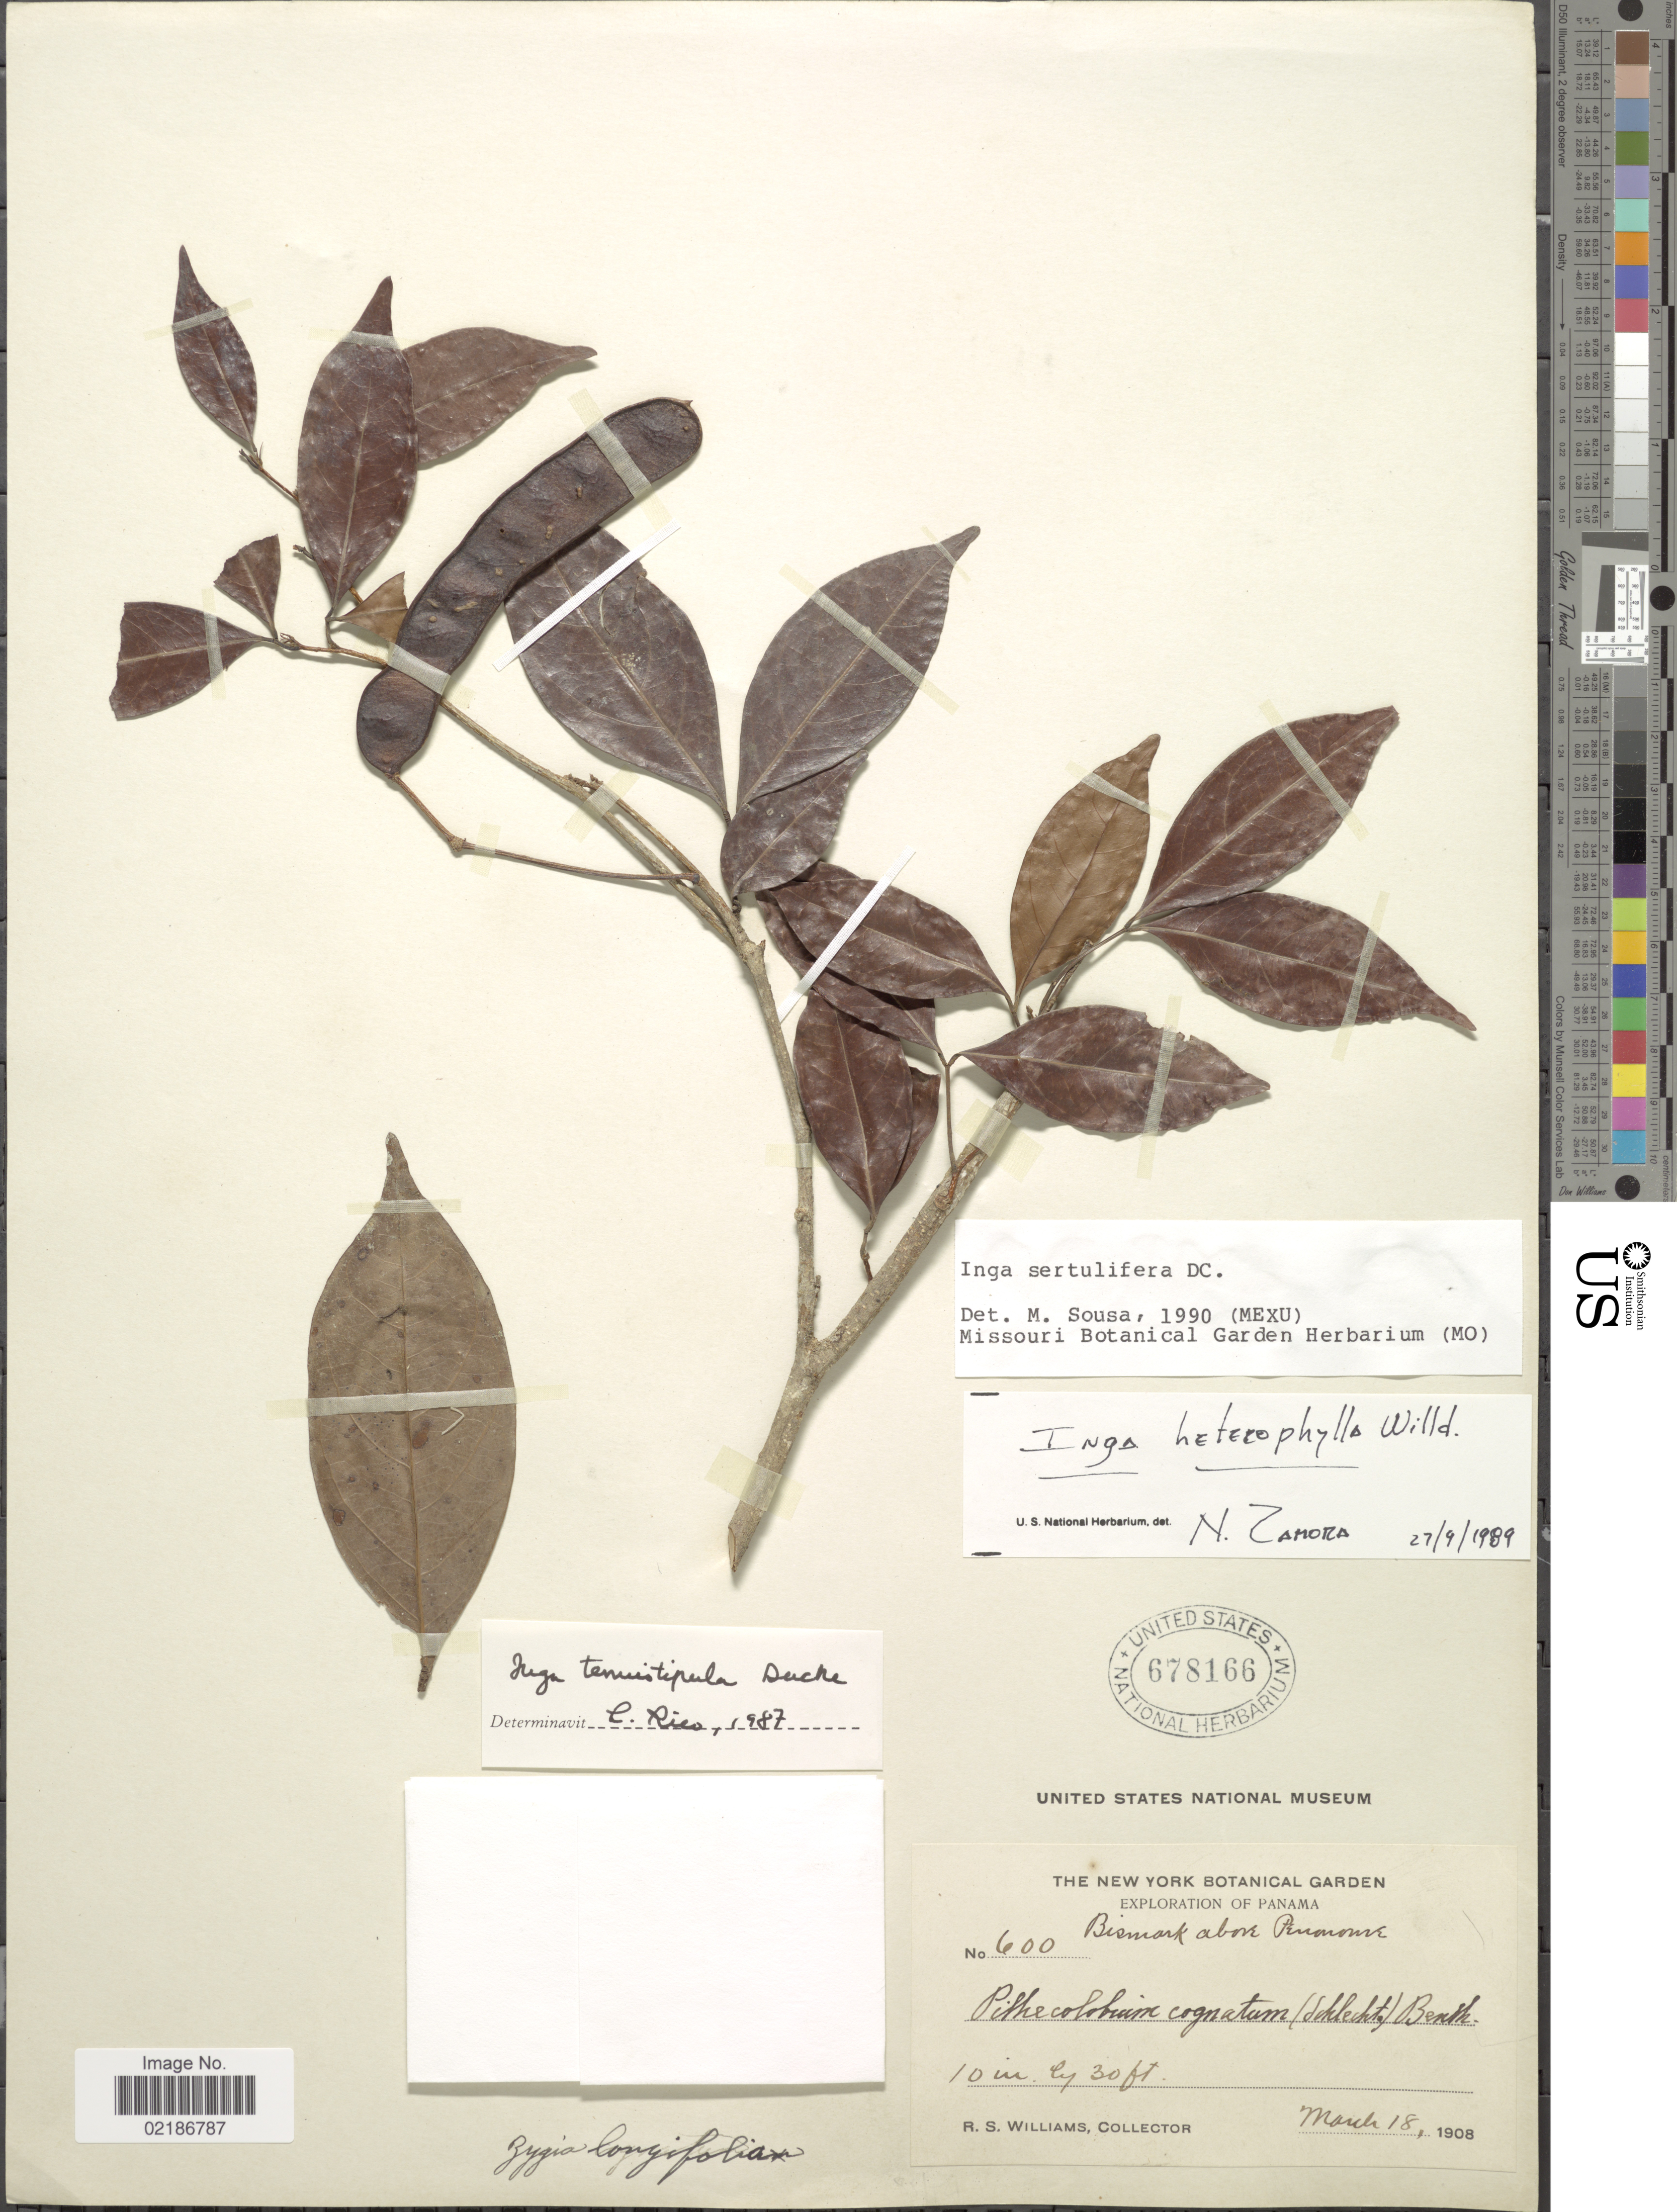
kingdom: Plantae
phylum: Tracheophyta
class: Magnoliopsida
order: Fabales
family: Fabaceae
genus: Inga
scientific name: Inga sertulifera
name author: DC.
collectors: R. S. Williams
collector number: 600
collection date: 1908-03-18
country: Panama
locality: Bismark above Penonomé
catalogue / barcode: US 678166